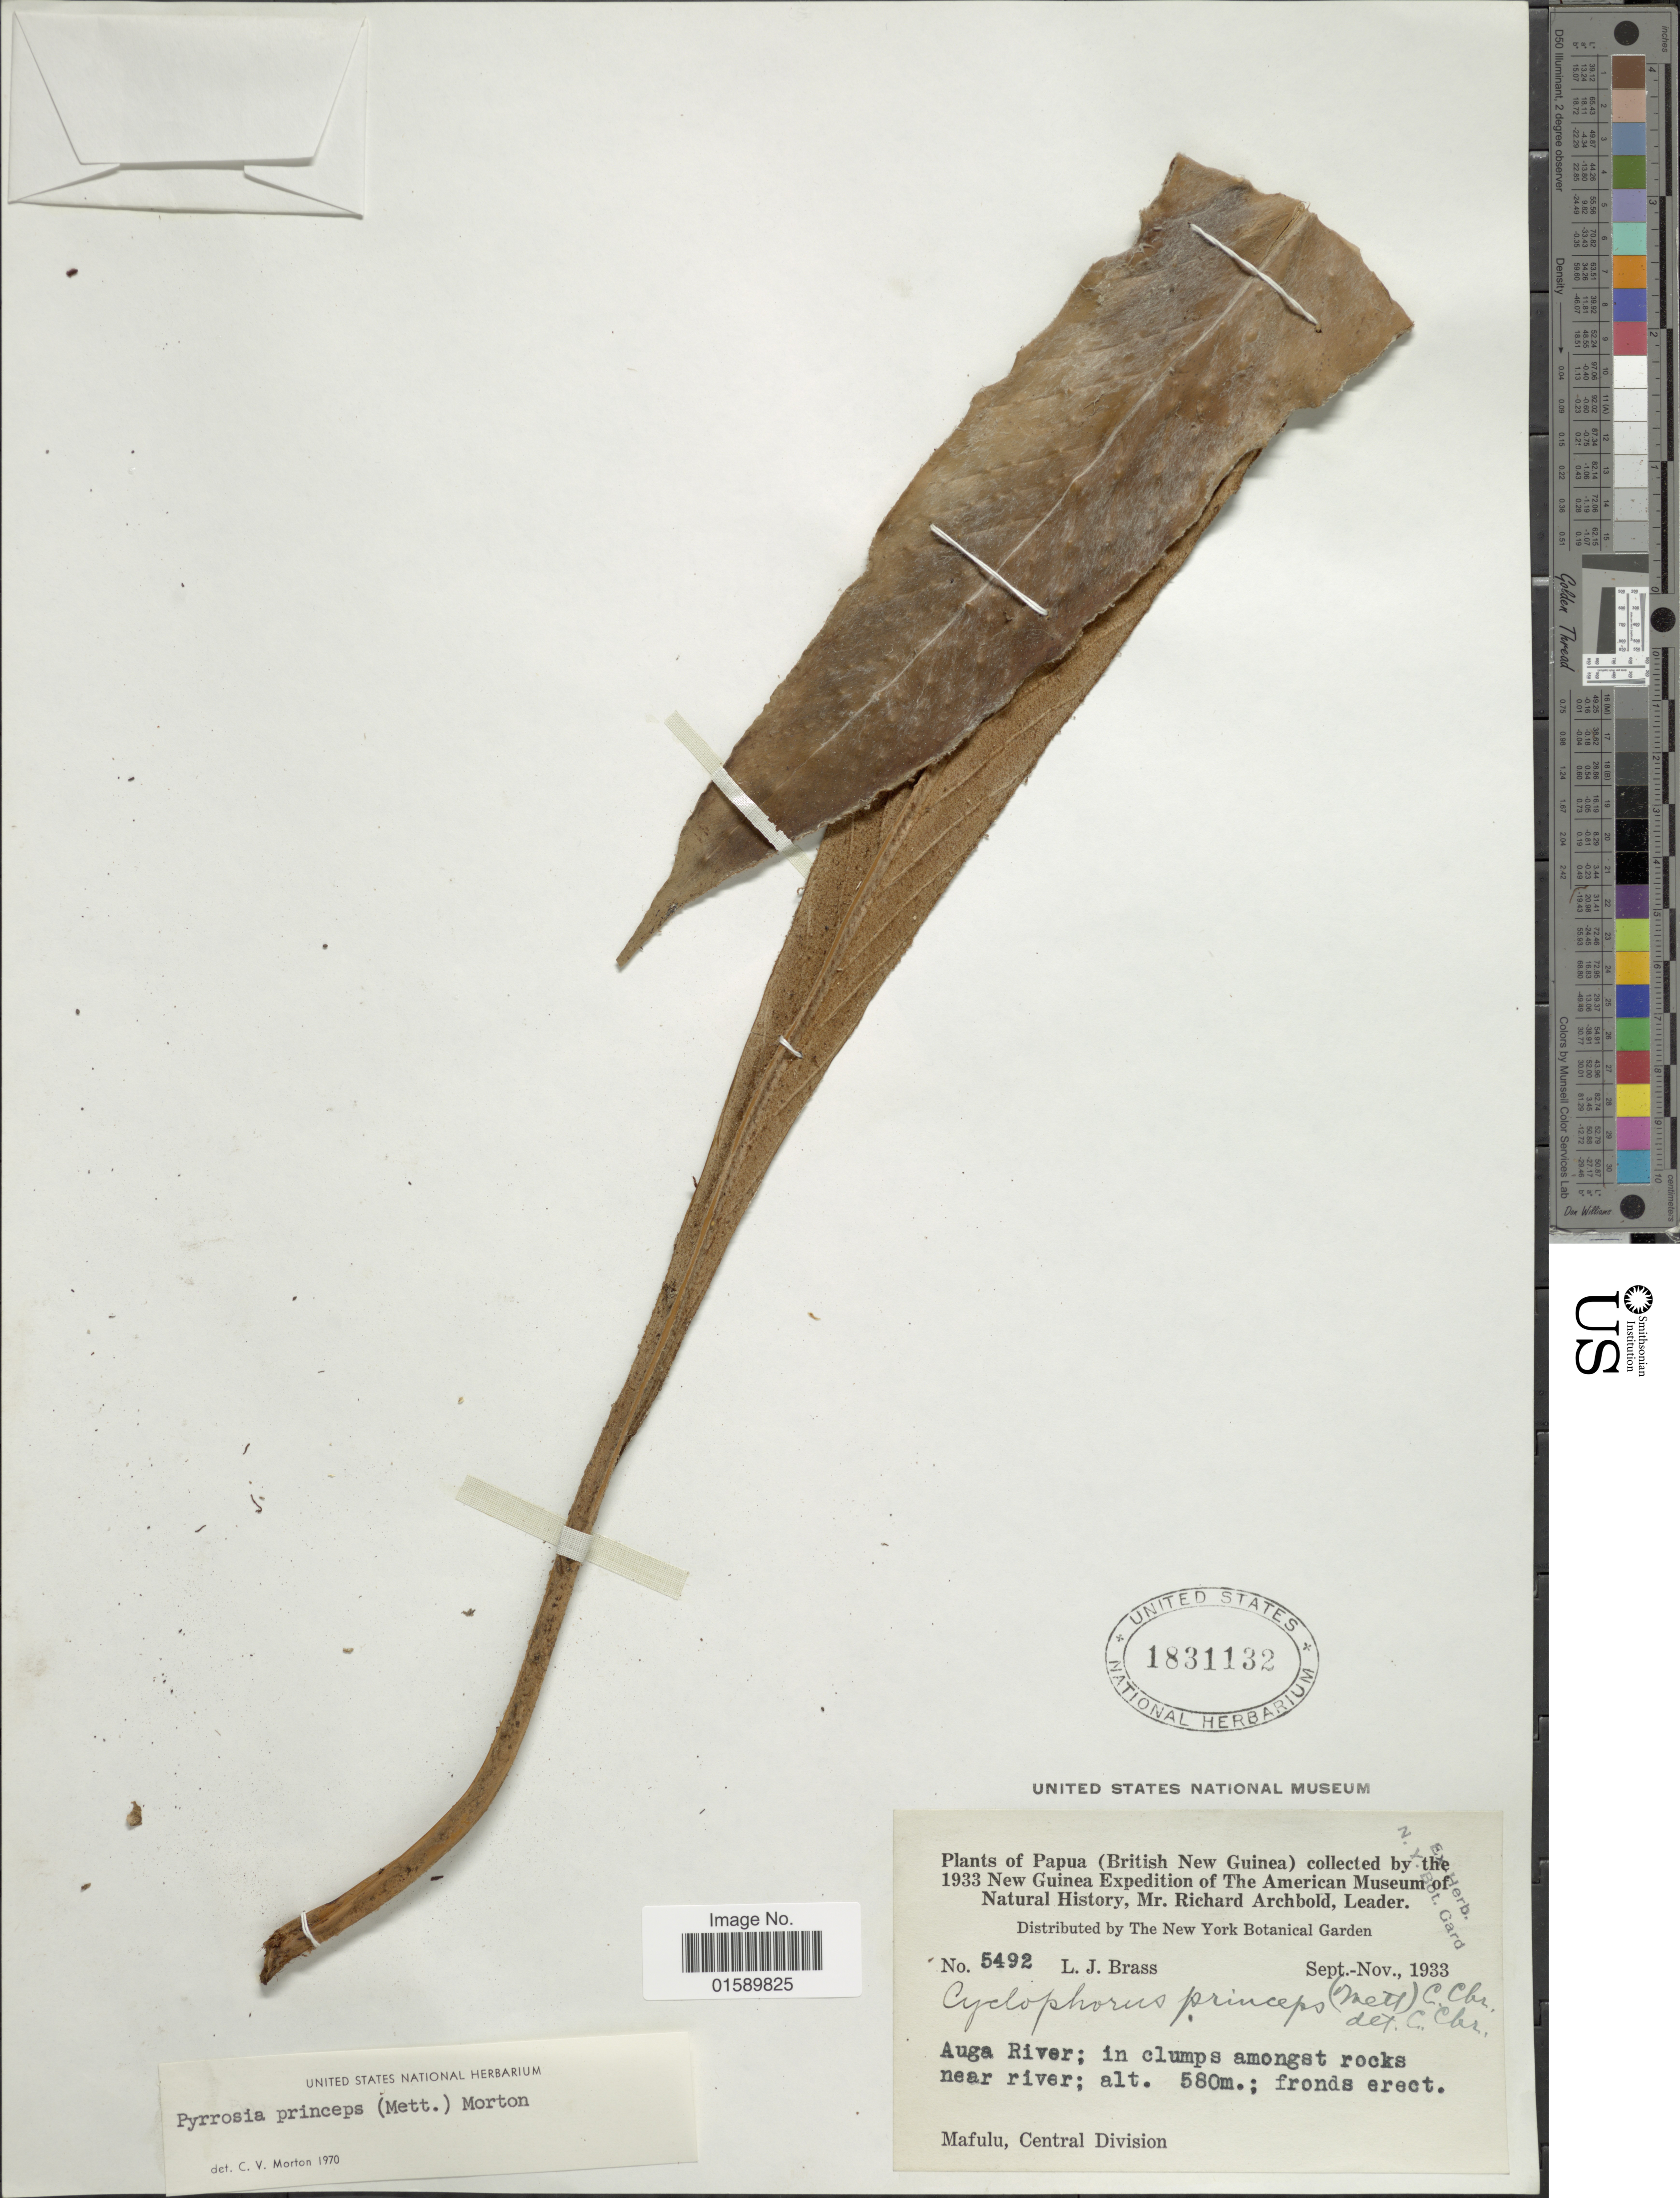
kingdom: Plantae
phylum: Tracheophyta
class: Polypodiopsida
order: Polypodiales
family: Polypodiaceae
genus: Pyrrosia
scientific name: Pyrrosia princeps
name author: (Mett.) C.V. Morton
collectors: L. J. Brass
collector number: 5492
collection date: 1933-09/1933-11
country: Papua New Guinea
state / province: Central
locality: Papua (British New Guinea), Auga River. Mafulu, Central Divison.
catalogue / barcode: US 1831132